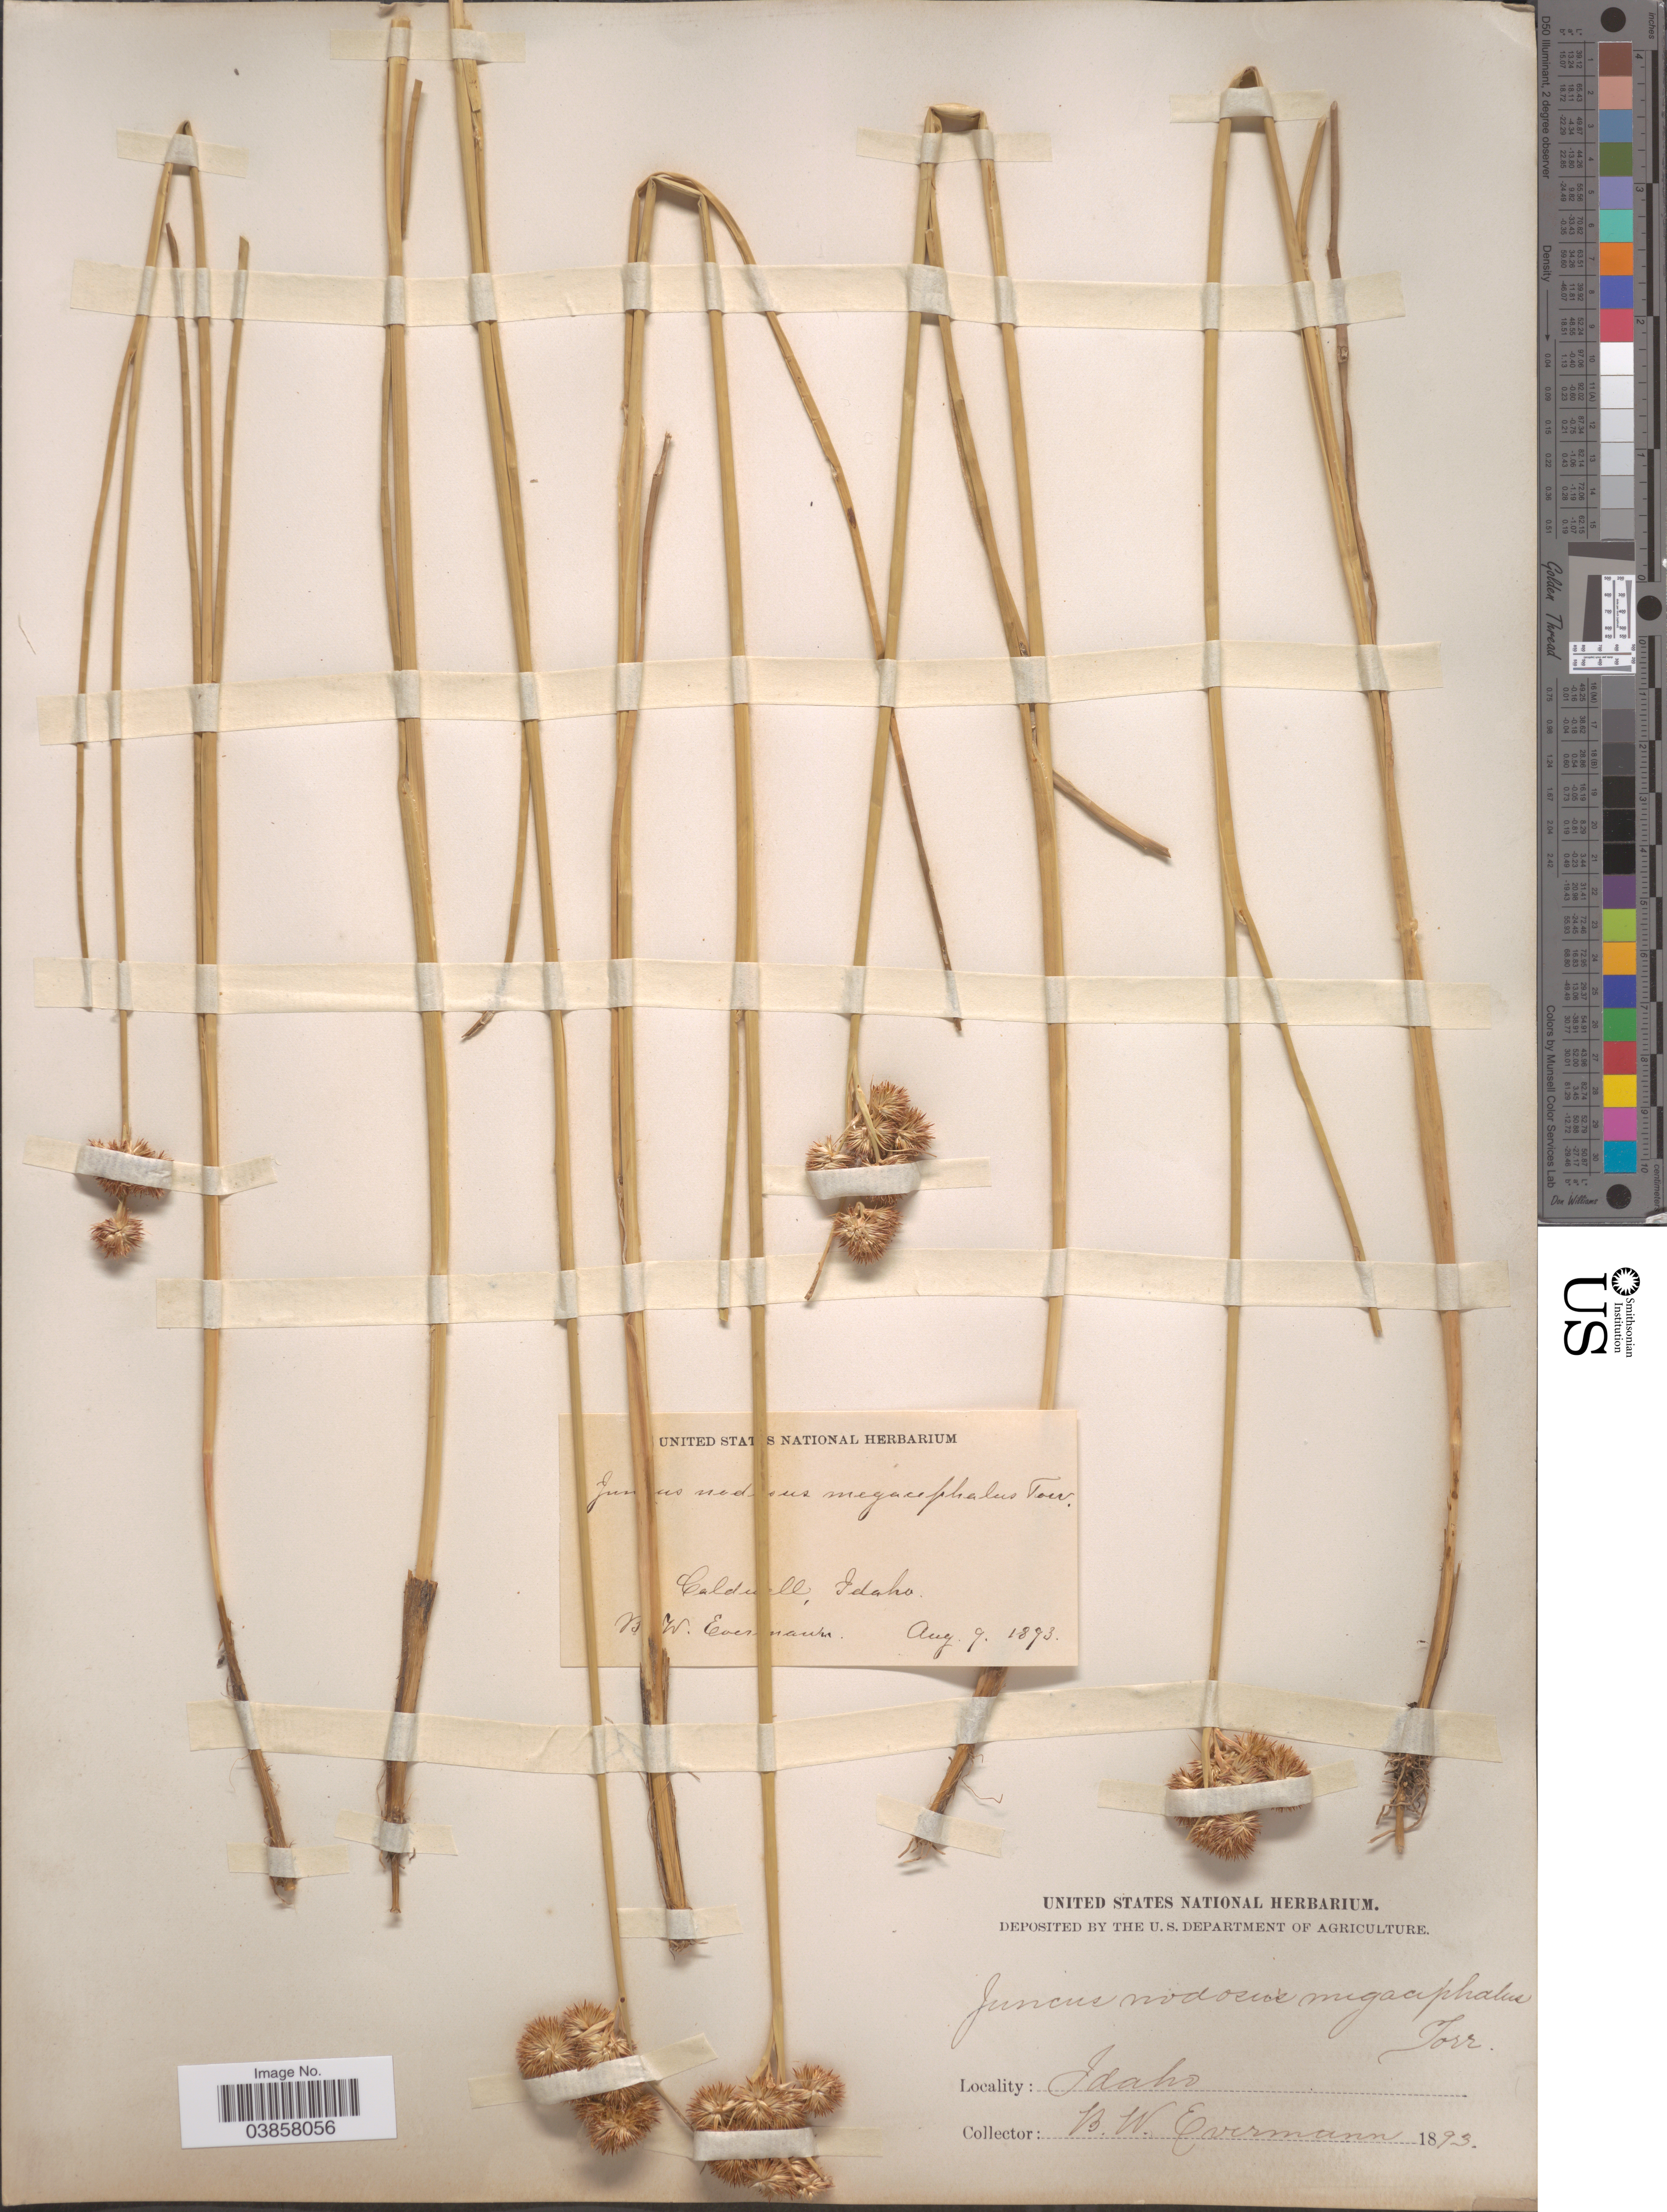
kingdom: Plantae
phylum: Tracheophyta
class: Liliopsida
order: Poales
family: Juncaceae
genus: Juncus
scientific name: Juncus torreyi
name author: Coville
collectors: B. W. Evermann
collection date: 1893-08-09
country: United States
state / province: Idaho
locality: Caldwell.